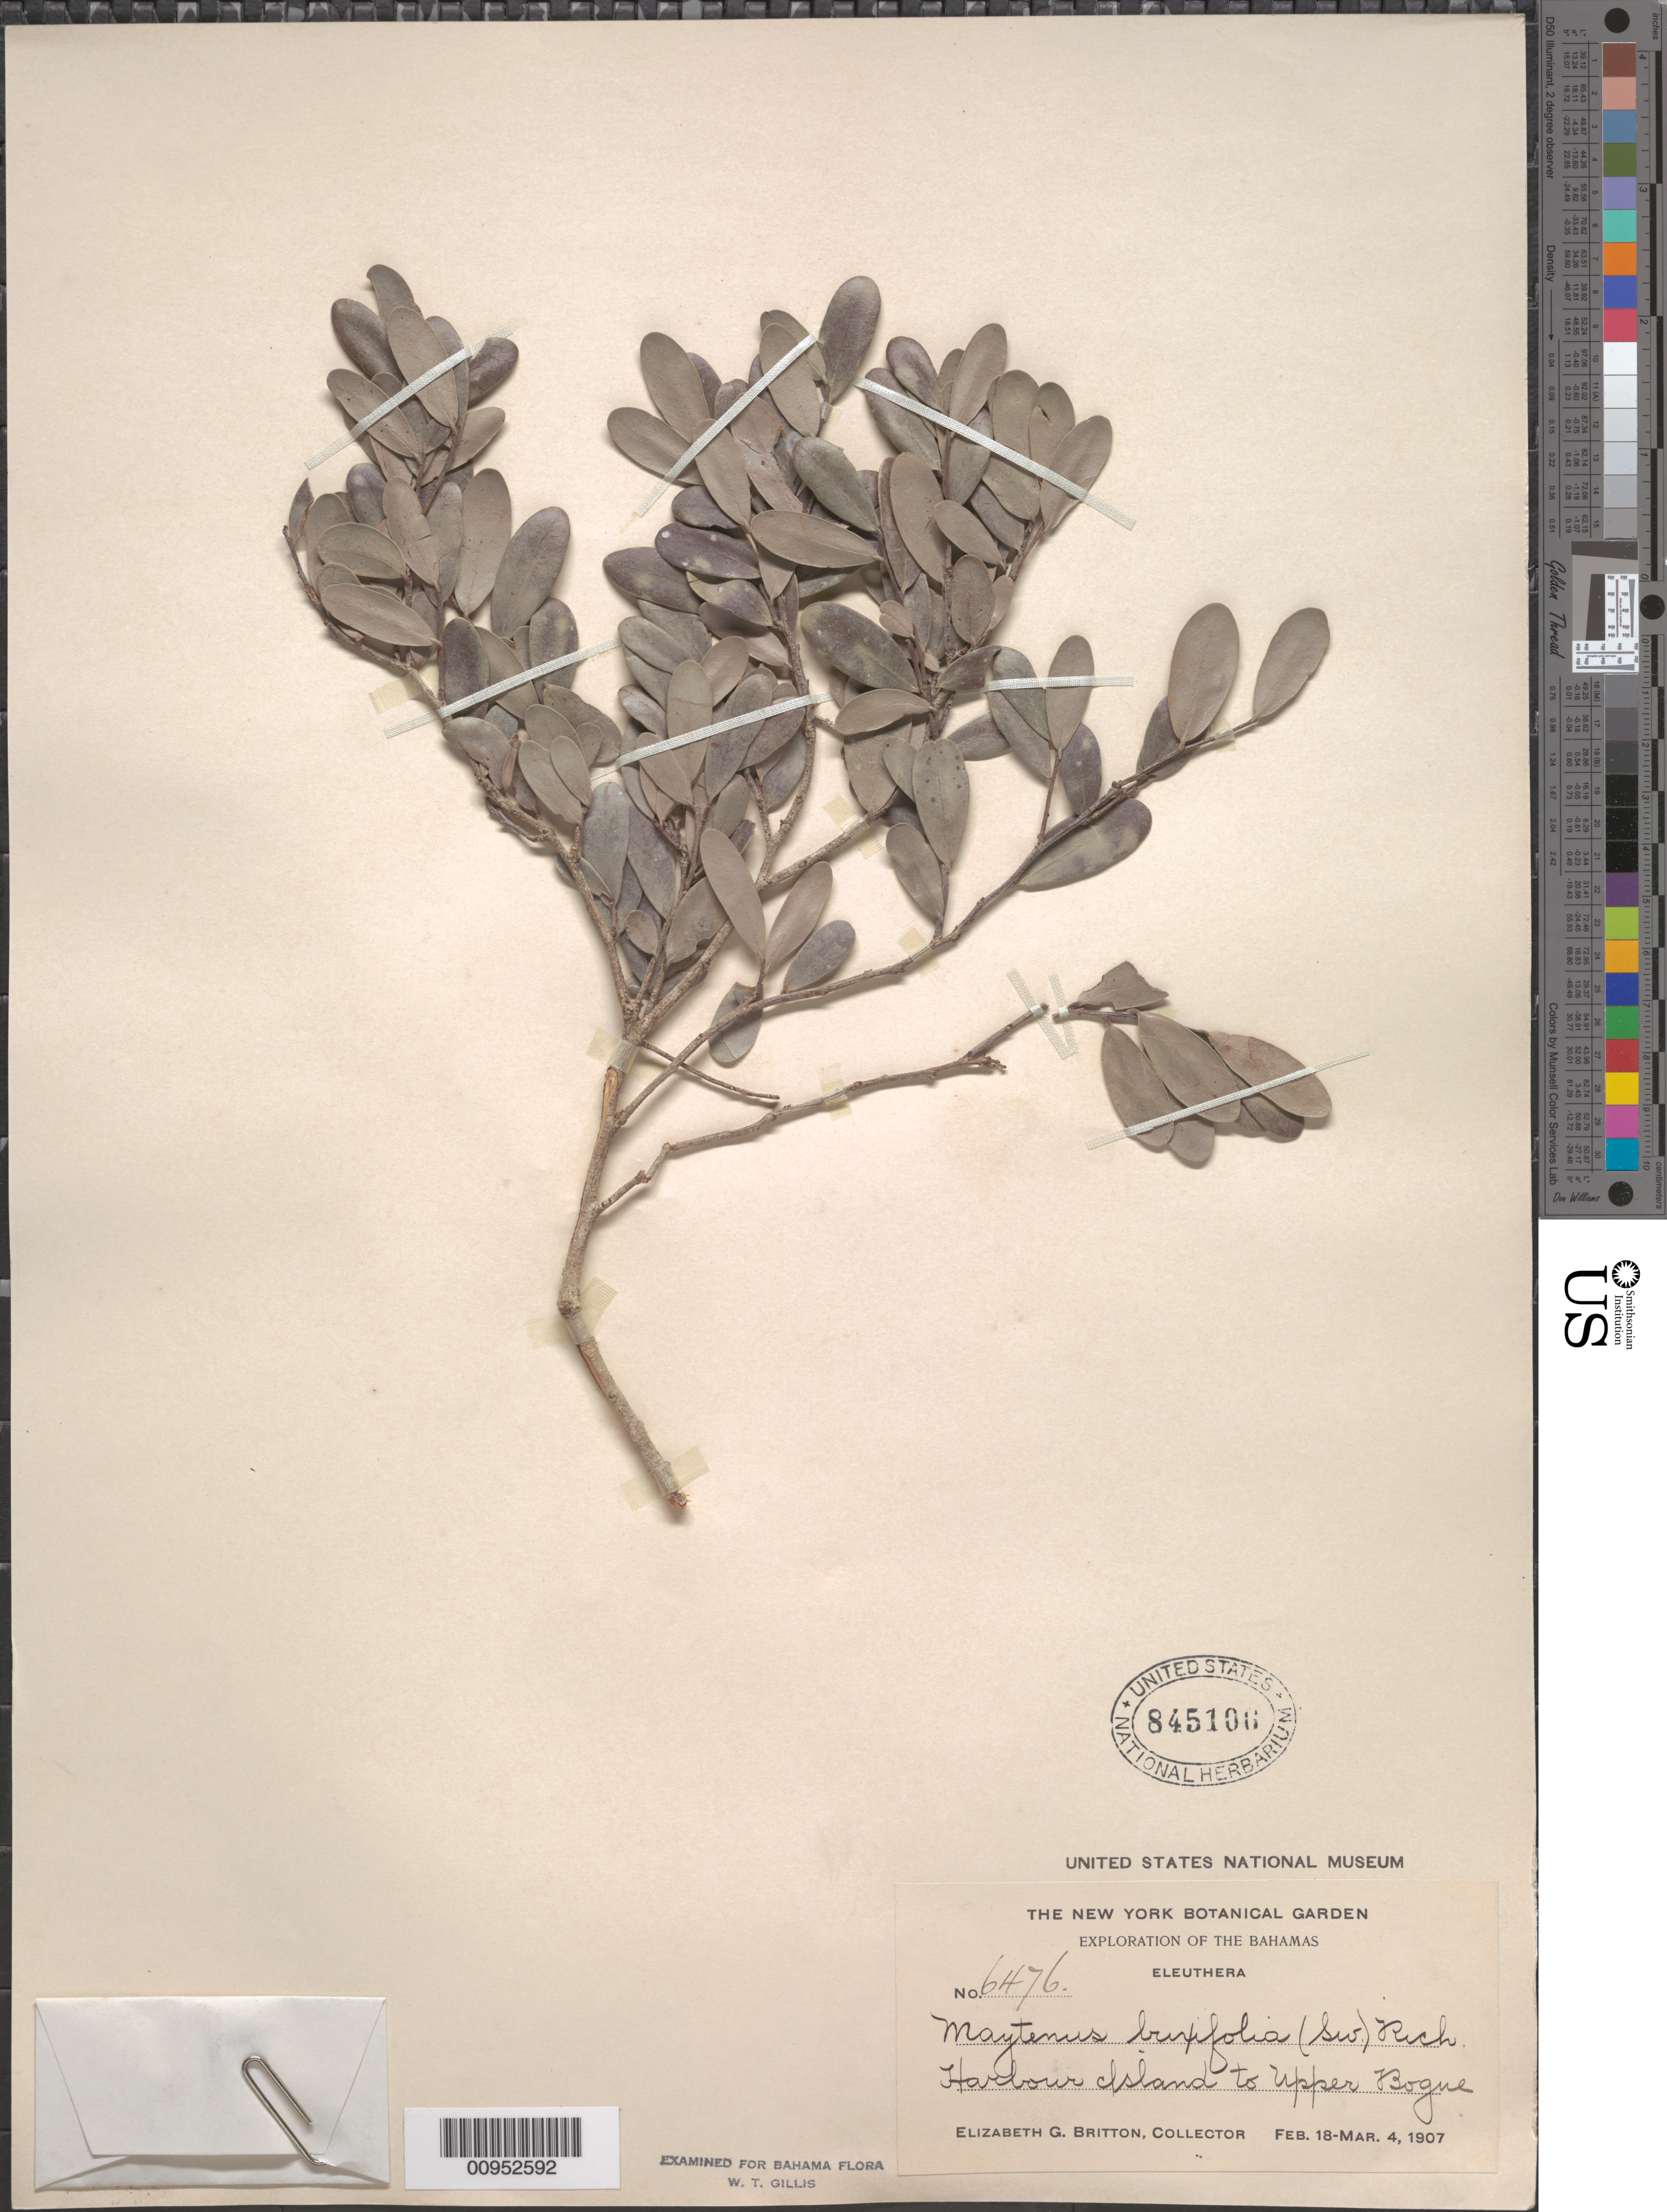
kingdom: Plantae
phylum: Tracheophyta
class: Magnoliopsida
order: Celastrales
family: Celastraceae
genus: Maytenus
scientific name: Maytenus buxifolia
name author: (A. Rich.) Griseb.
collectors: E. G. Britton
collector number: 6476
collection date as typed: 18 Feb 1907 to 04 Mar 1907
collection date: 1907-02-18/1907-03-04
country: Bahamas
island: Eleuthera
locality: Harbour Island to Upper Bogue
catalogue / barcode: US 845106